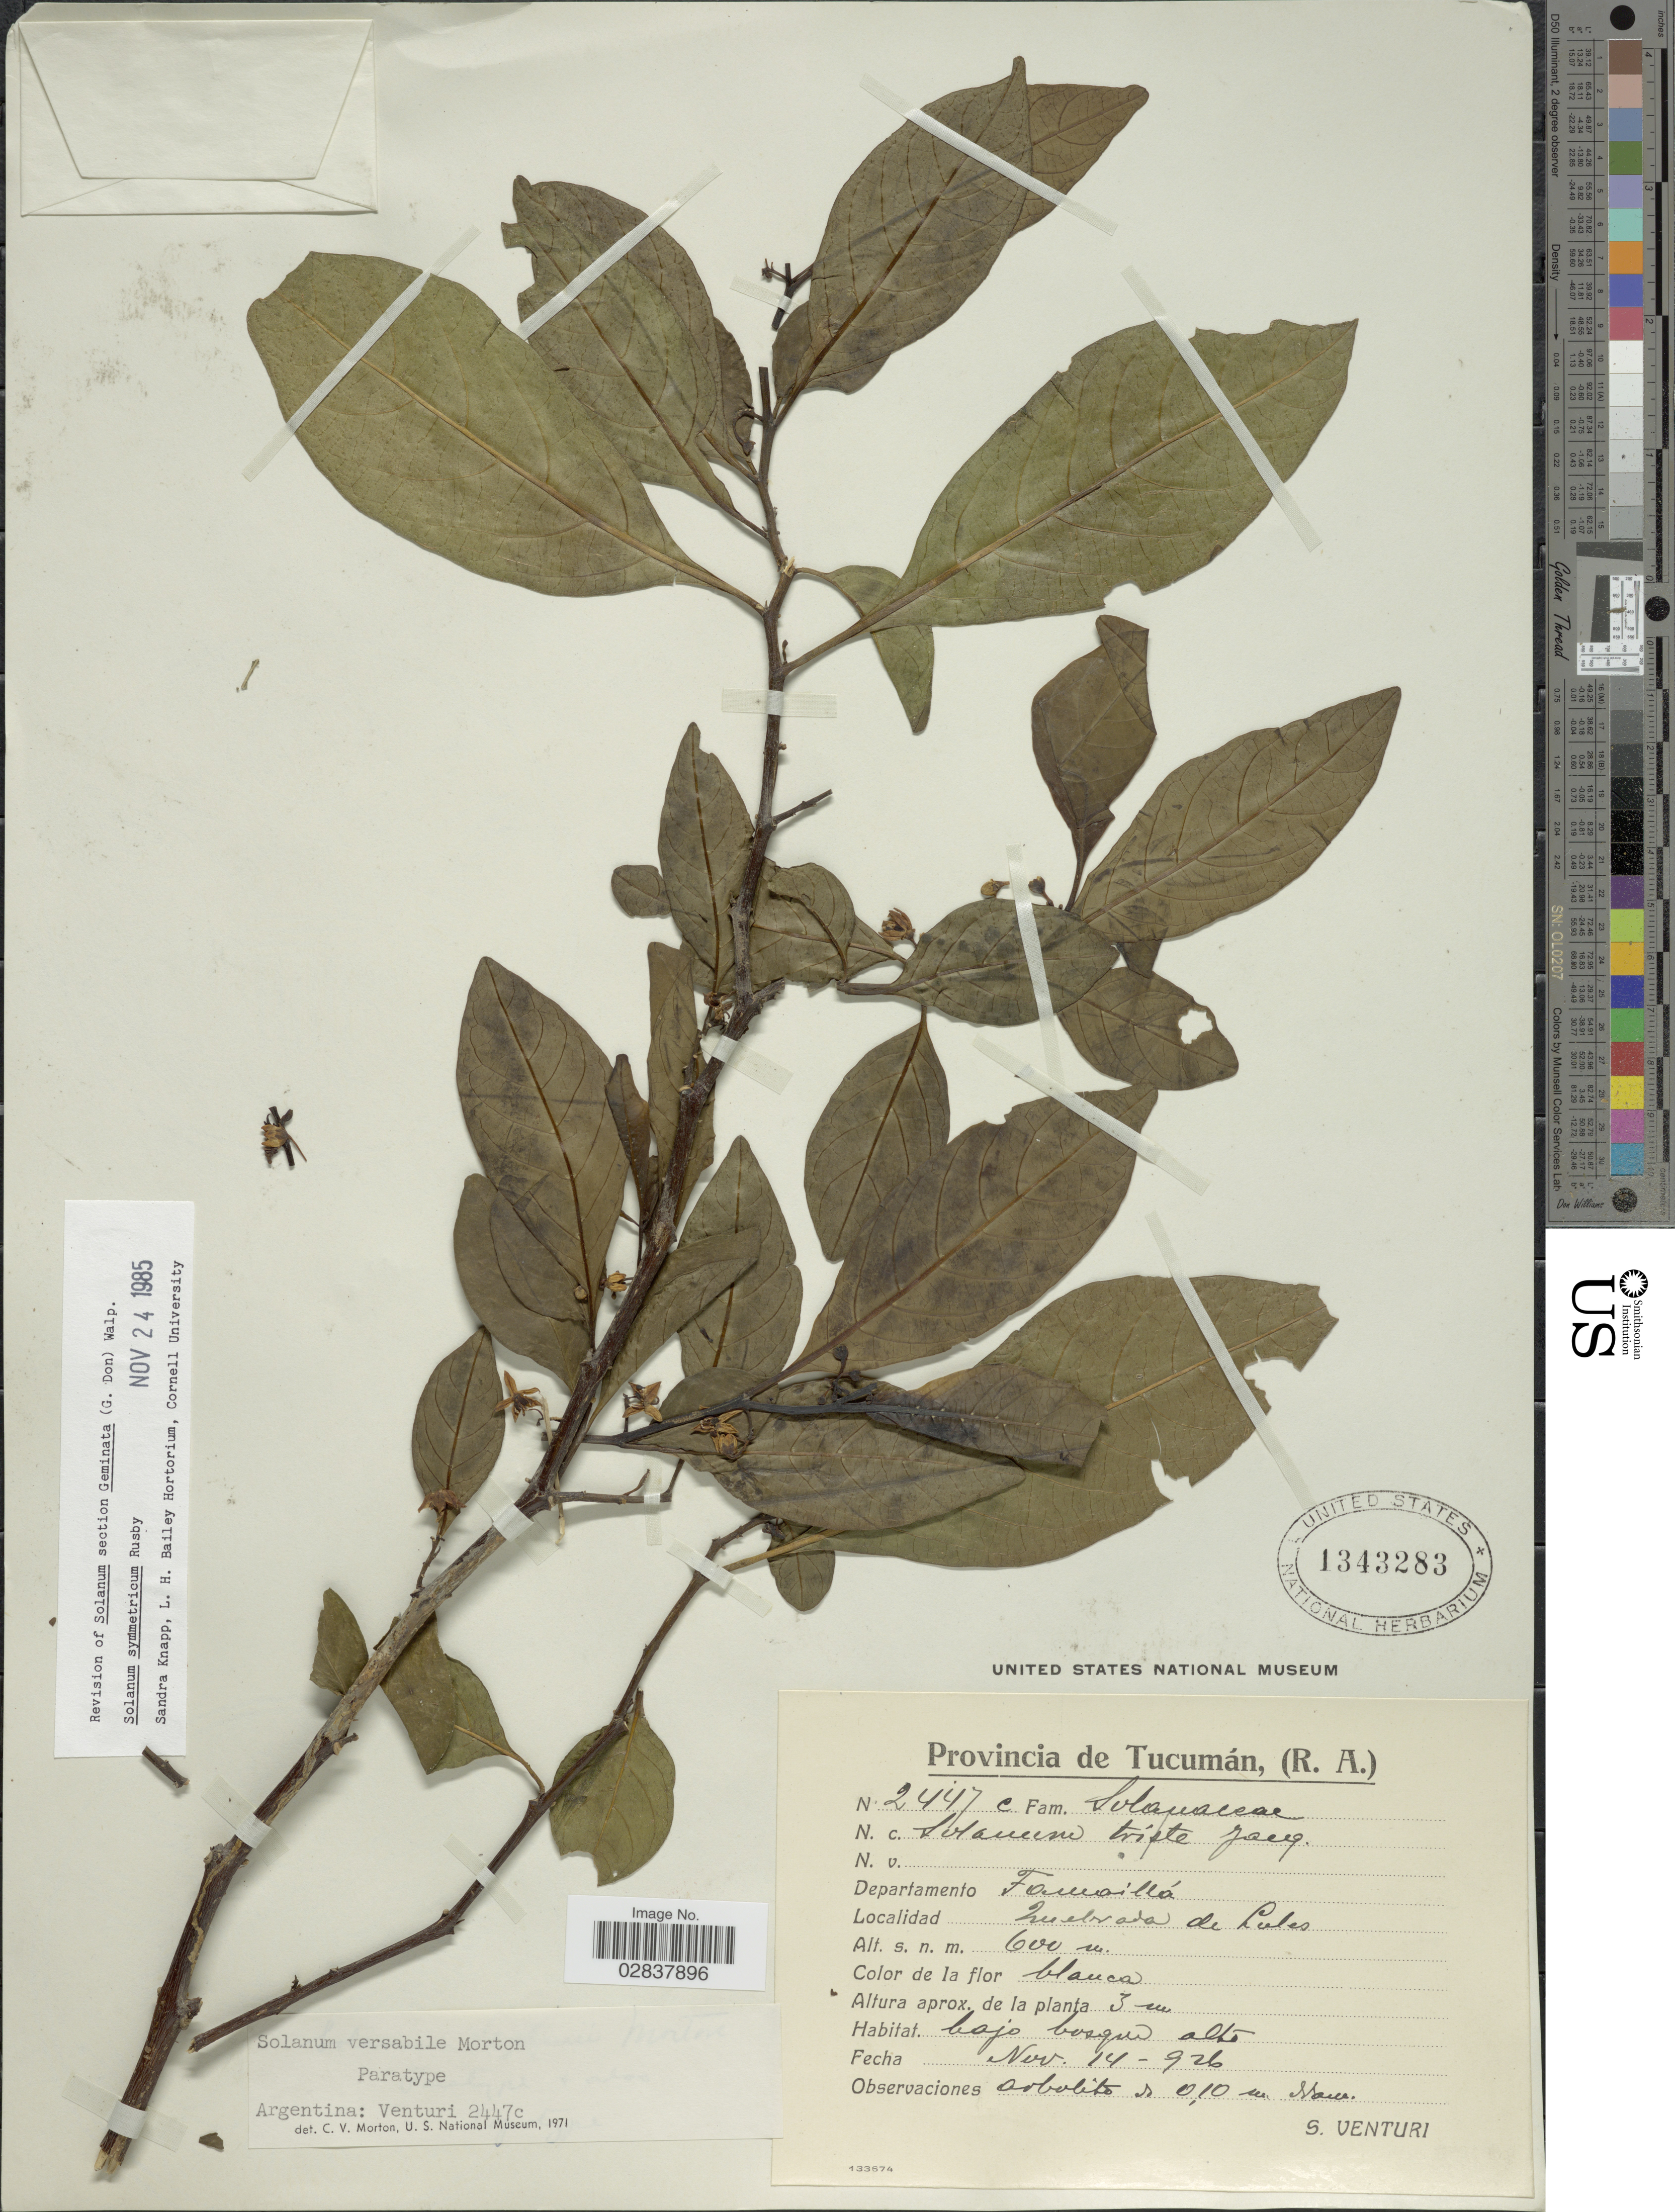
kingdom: Plantae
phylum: Tracheophyta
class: Magnoliopsida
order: Solanales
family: Solanaceae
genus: Solanum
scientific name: Solanum symmetricum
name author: Rusby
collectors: S. Venturi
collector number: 2447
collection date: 1926-11-14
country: Argentina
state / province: Tucuman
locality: (R.A.) Departamento Famailla, Quebrada de Lules.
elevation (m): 600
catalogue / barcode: US 1343283